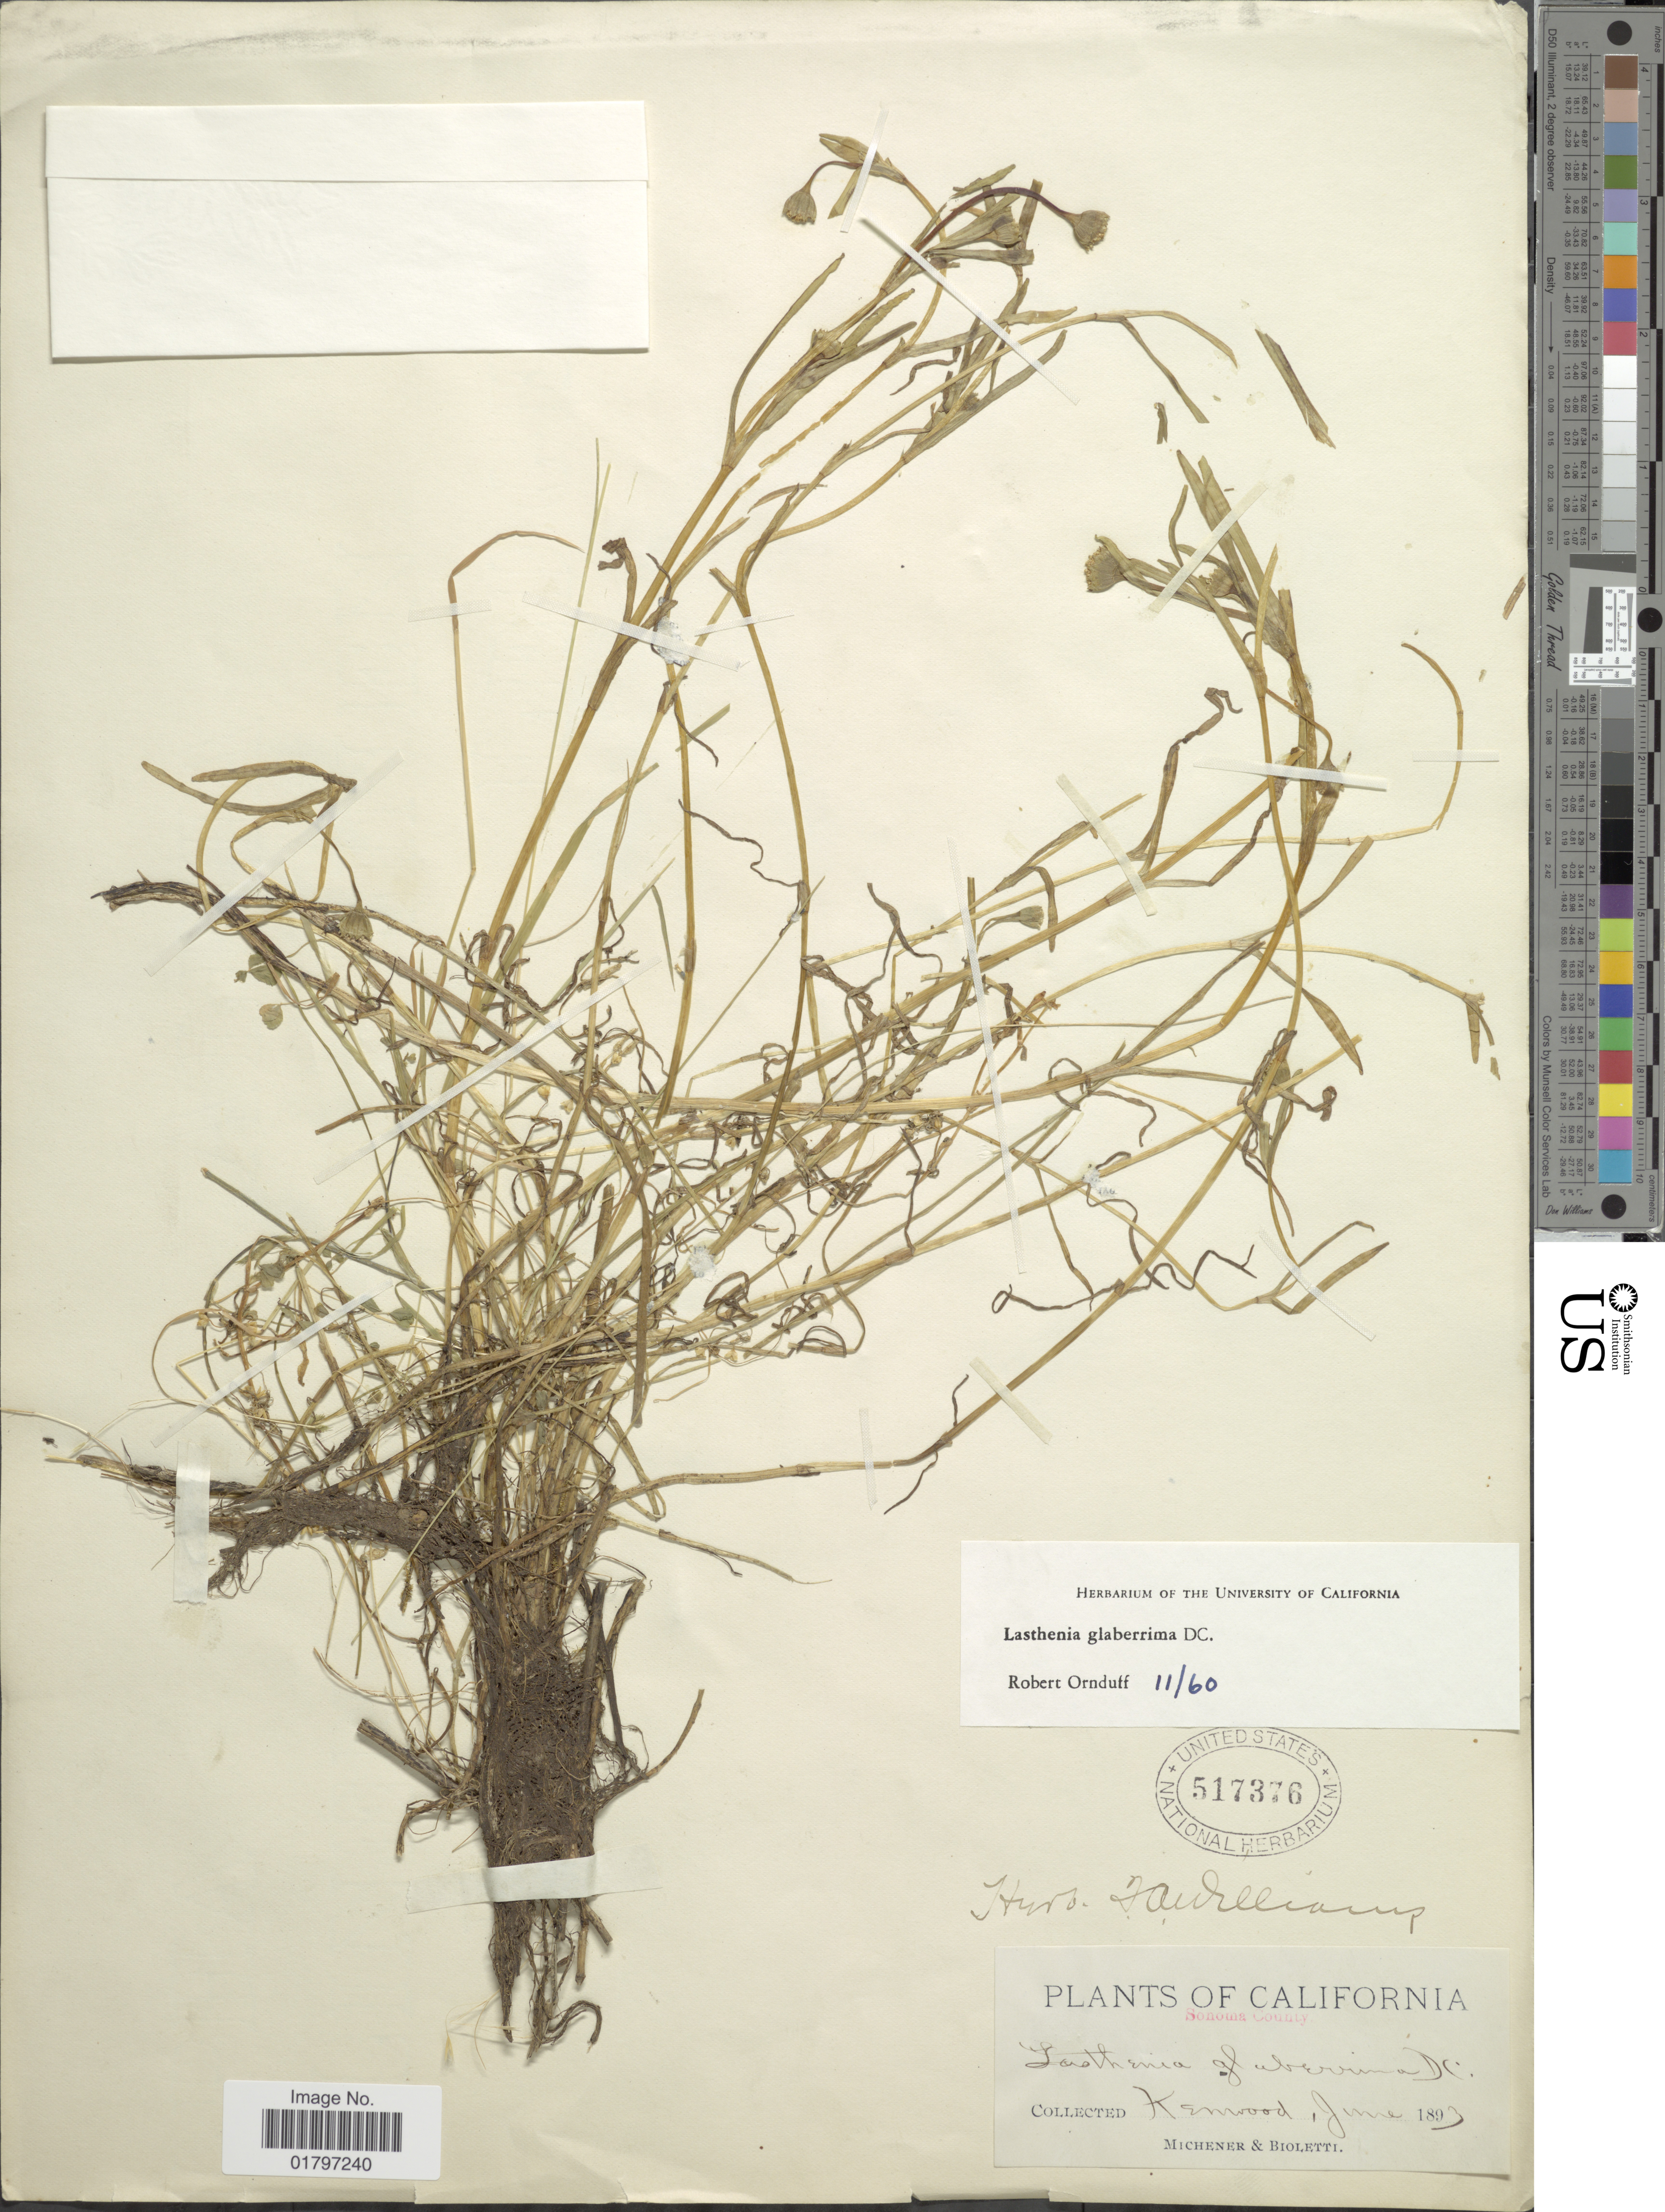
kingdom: Plantae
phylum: Tracheophyta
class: Magnoliopsida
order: Asterales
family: Asteraceae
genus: Lasthenia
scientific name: Lasthenia glaberrima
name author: DC.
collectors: -. Michener & -- Bioletti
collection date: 1893-06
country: United States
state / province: California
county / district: Sonoma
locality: Sonoma County. Kenwood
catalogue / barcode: US 517376